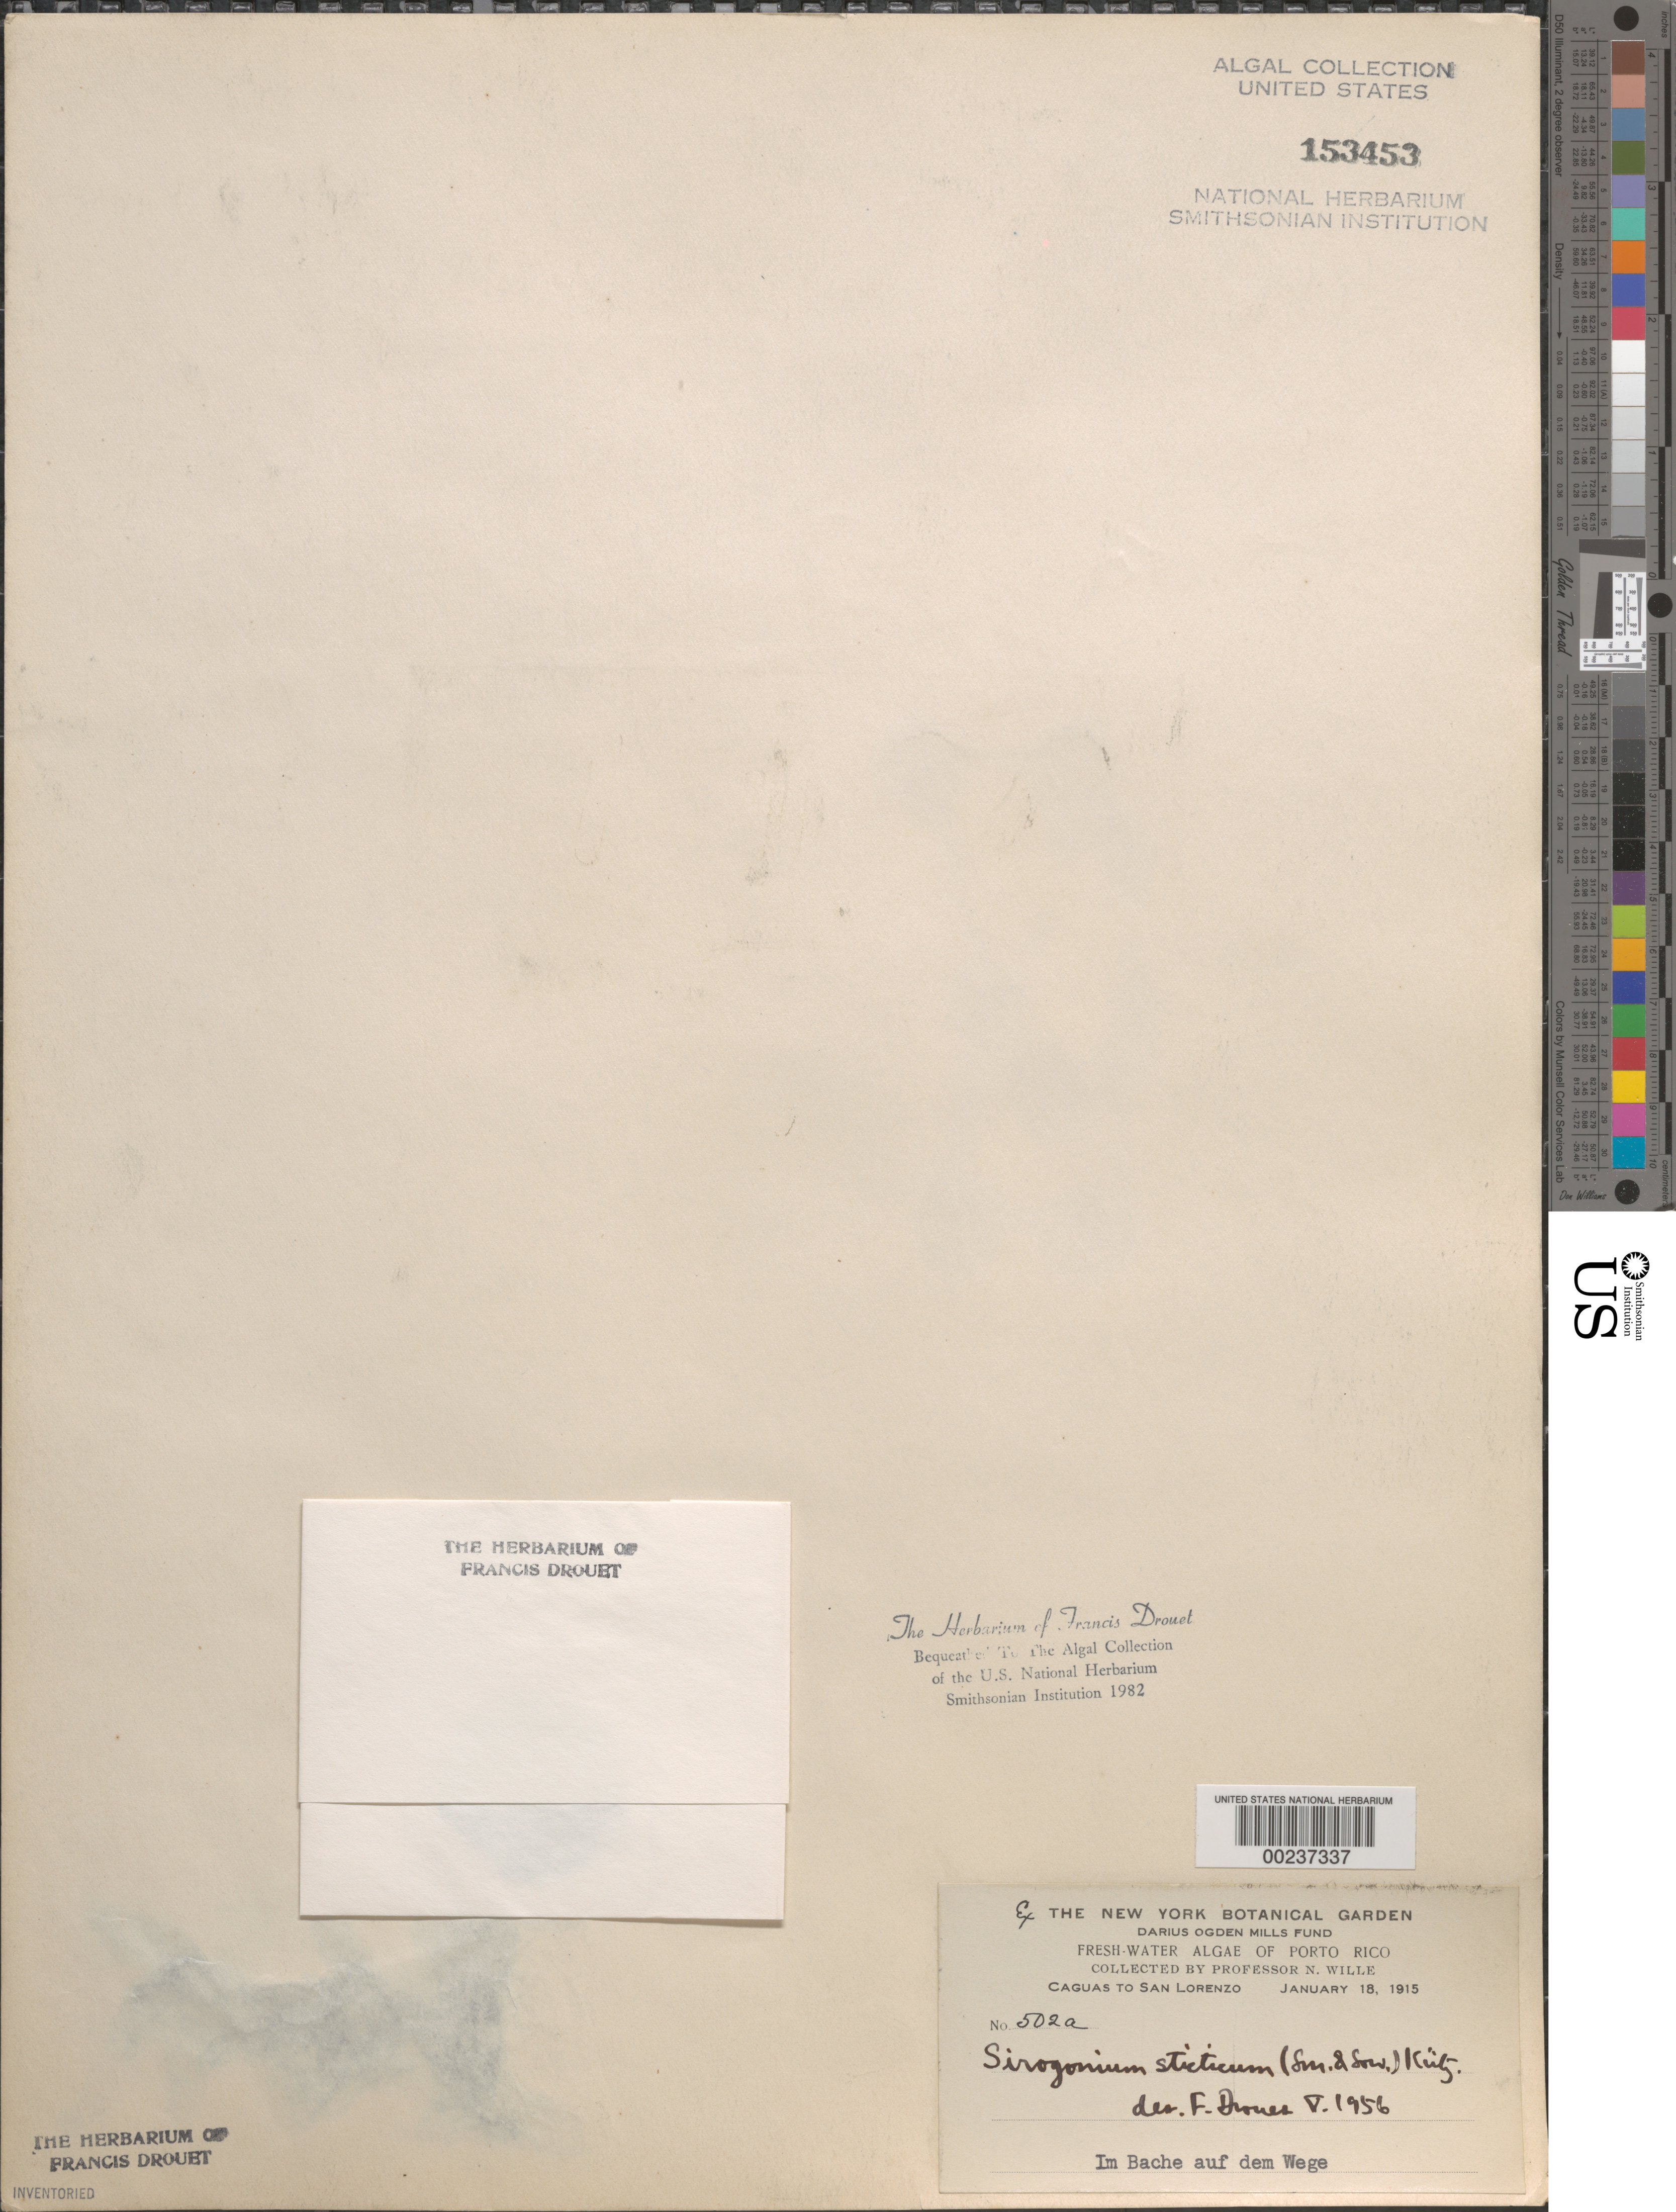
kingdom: Plantae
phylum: Charophyta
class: Zygnematophyceae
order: Zygnematales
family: Zygnemataceae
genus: Sirogonium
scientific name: Sirogonium sticticum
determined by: Drouet, F. E.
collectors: N. Wille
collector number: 502a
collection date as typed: January 18, 1915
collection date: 1915-01-18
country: Puerto Rico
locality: Caguas to san lorenzo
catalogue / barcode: US 153453